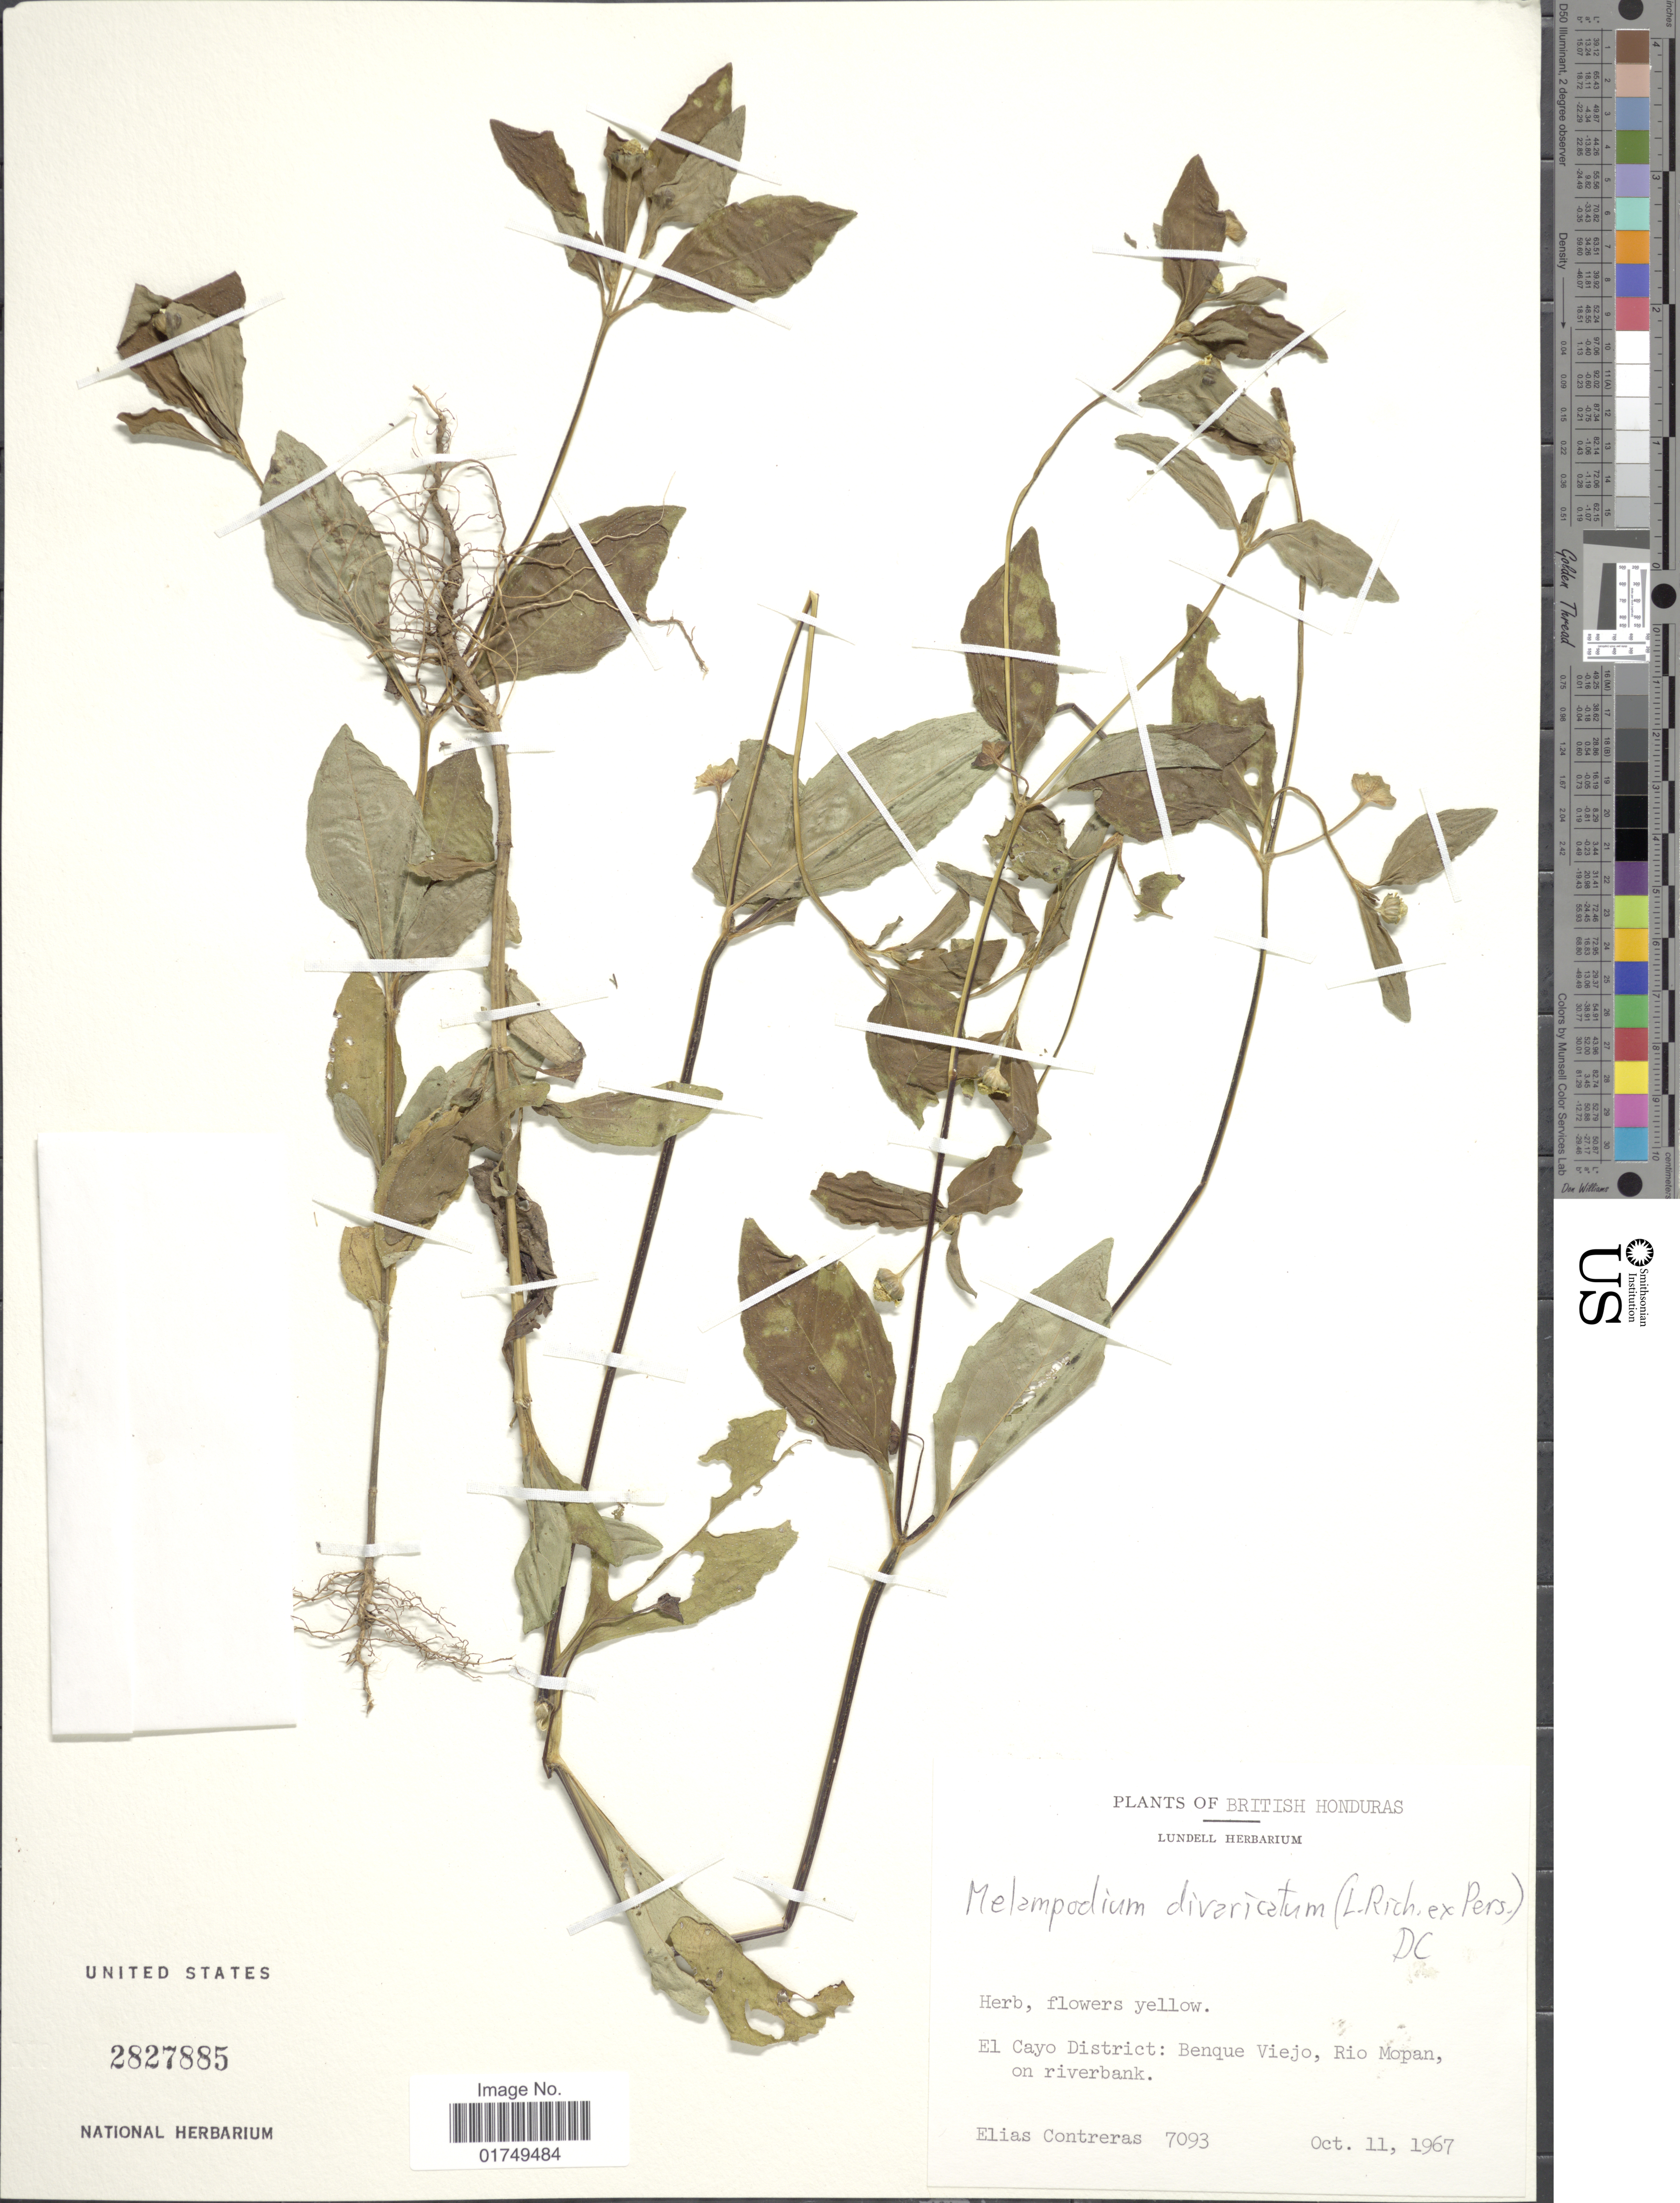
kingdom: Plantae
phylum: Tracheophyta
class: Magnoliopsida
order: Asterales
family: Asteraceae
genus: Melampodium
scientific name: Melampodium divaricatum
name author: (Rich.) DC.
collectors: E. Contreras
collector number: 7093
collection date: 1967-10-11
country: Belize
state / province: Cayo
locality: El Cayo District: Benque Viejo, Rio Mopan, on riverbank, Bristish Honduras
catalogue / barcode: US 2827885